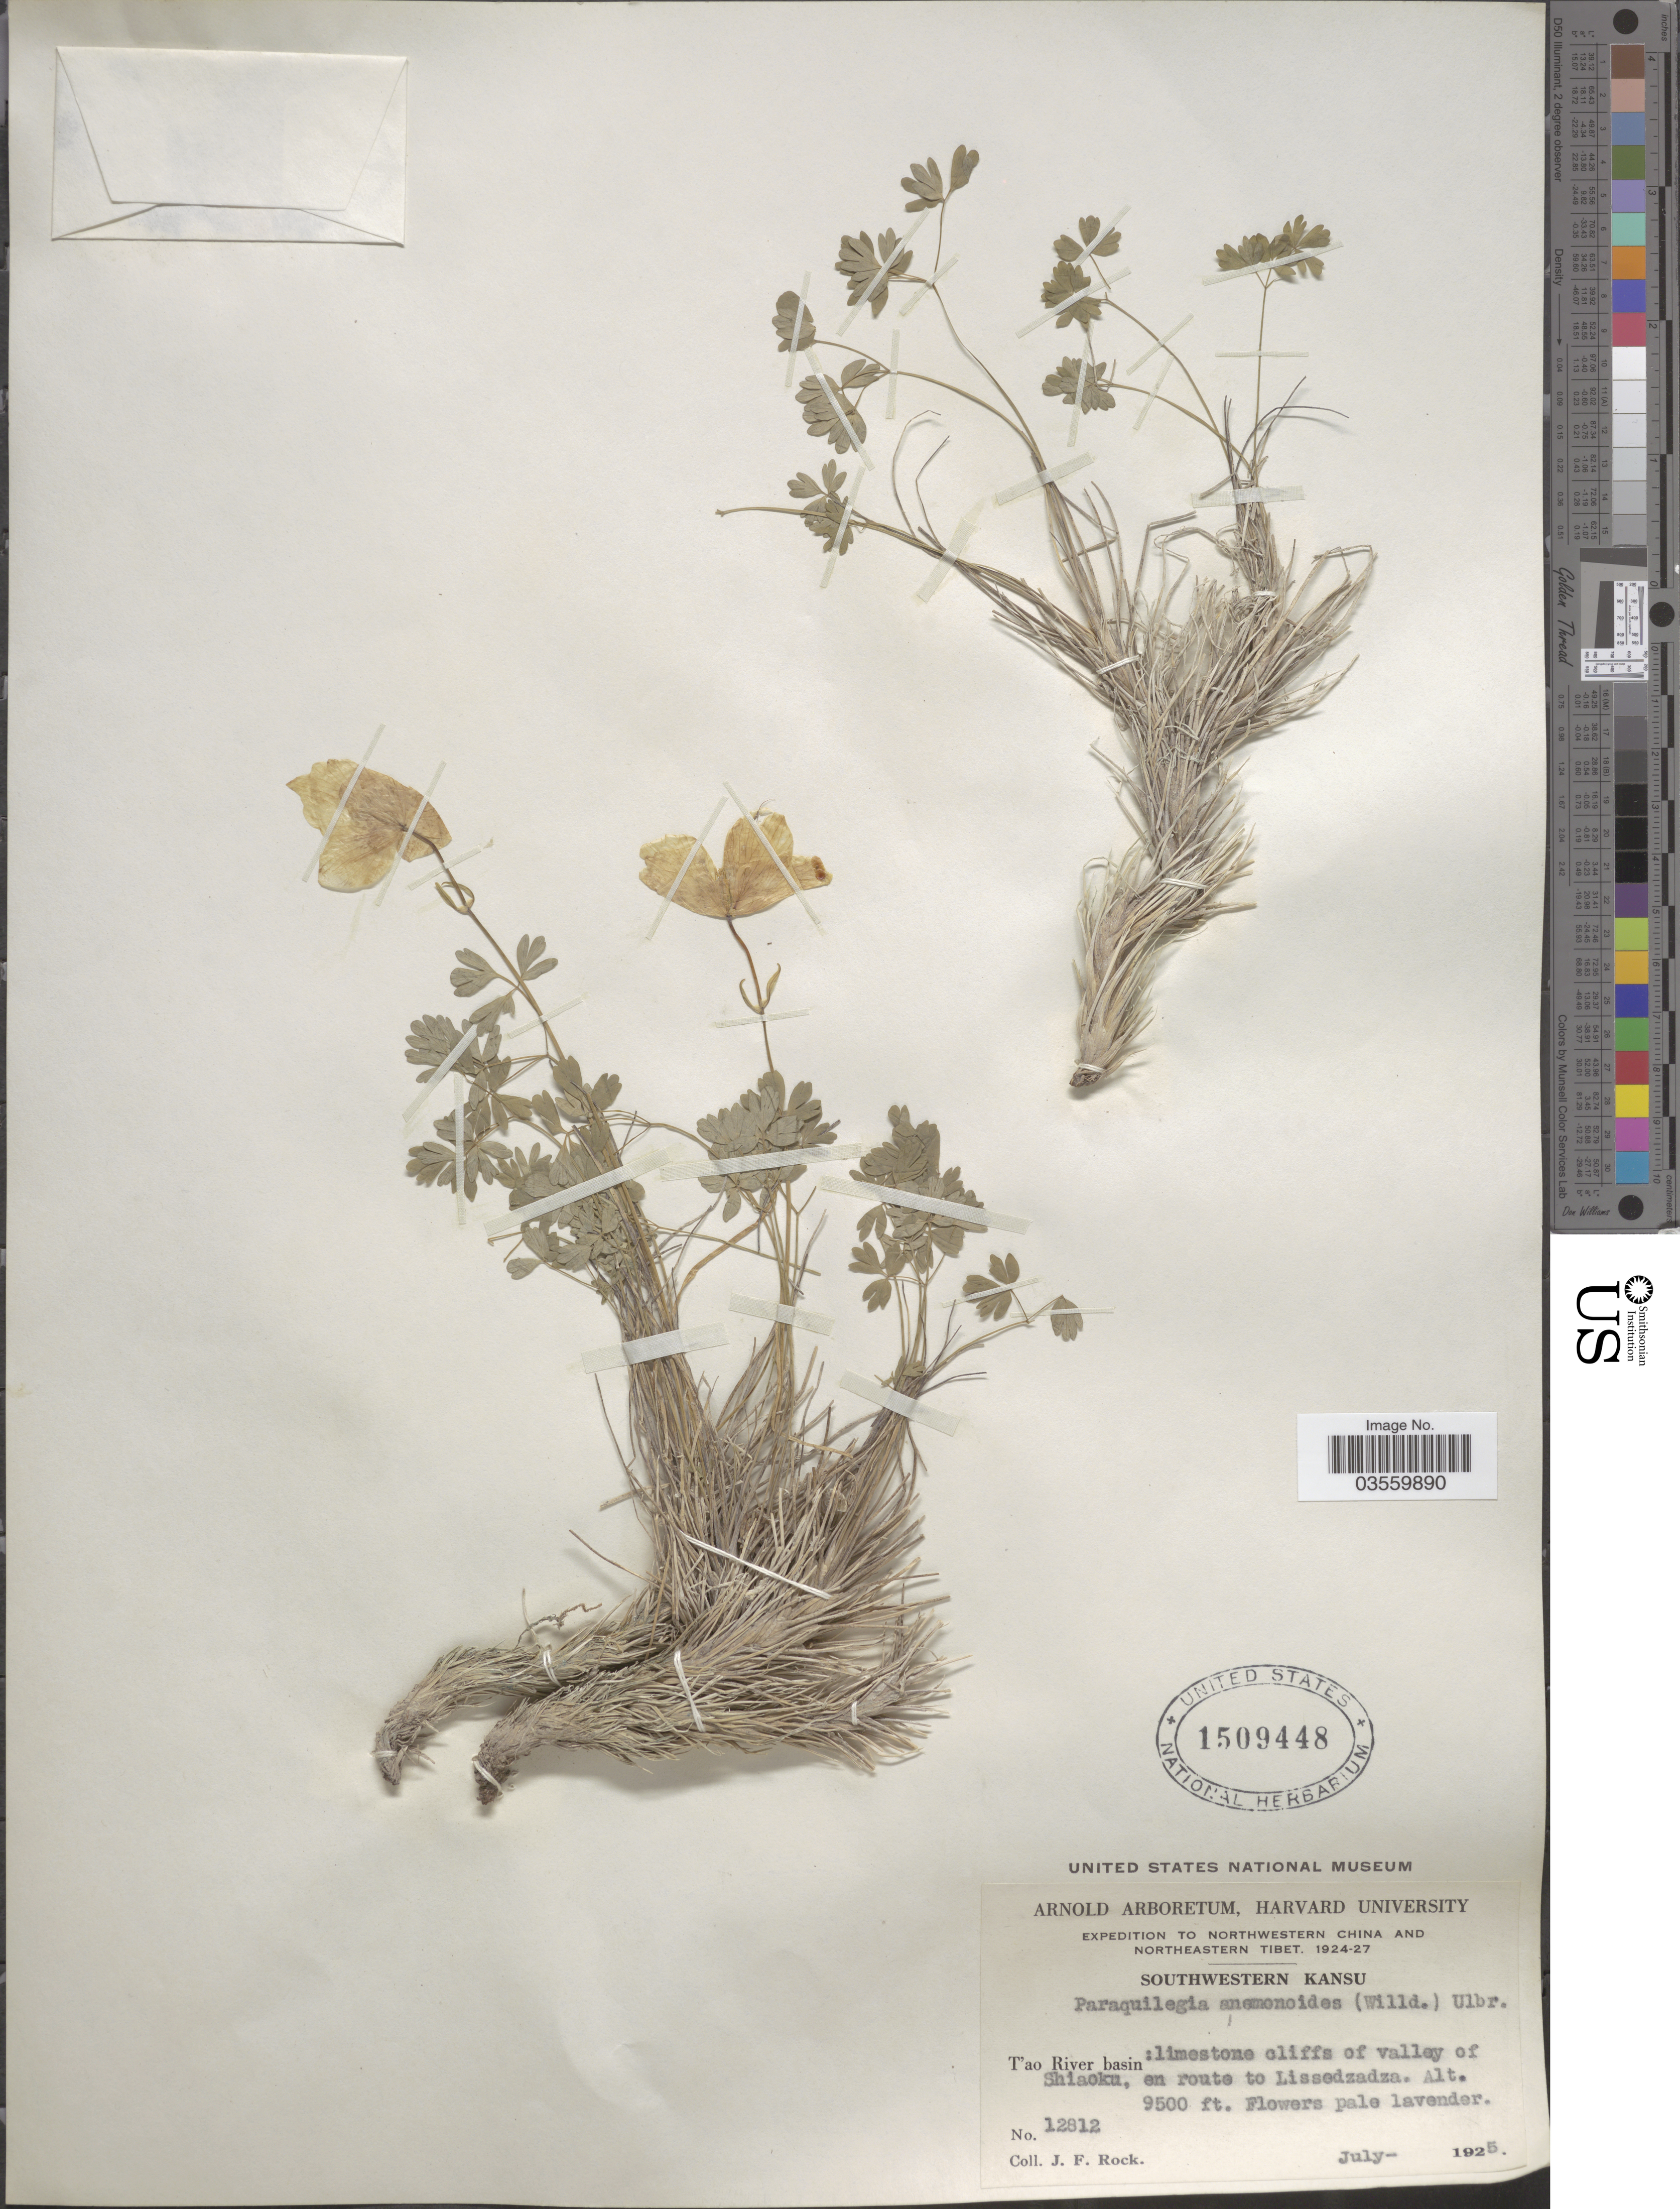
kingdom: Plantae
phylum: Tracheophyta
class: Magnoliopsida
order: Ranunculales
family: Ranunculaceae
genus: Paraquilegia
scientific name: Paraquilegia microphylla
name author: (Royle) J.R. Drumm. & Hutch.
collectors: J. Rock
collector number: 12812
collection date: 1925-07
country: China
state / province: Gansu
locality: Northwestern China. Southwestern Kansu. T'ao River basin. Shiaoku, en route to Lissedzadza.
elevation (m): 2896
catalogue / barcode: US 1509448